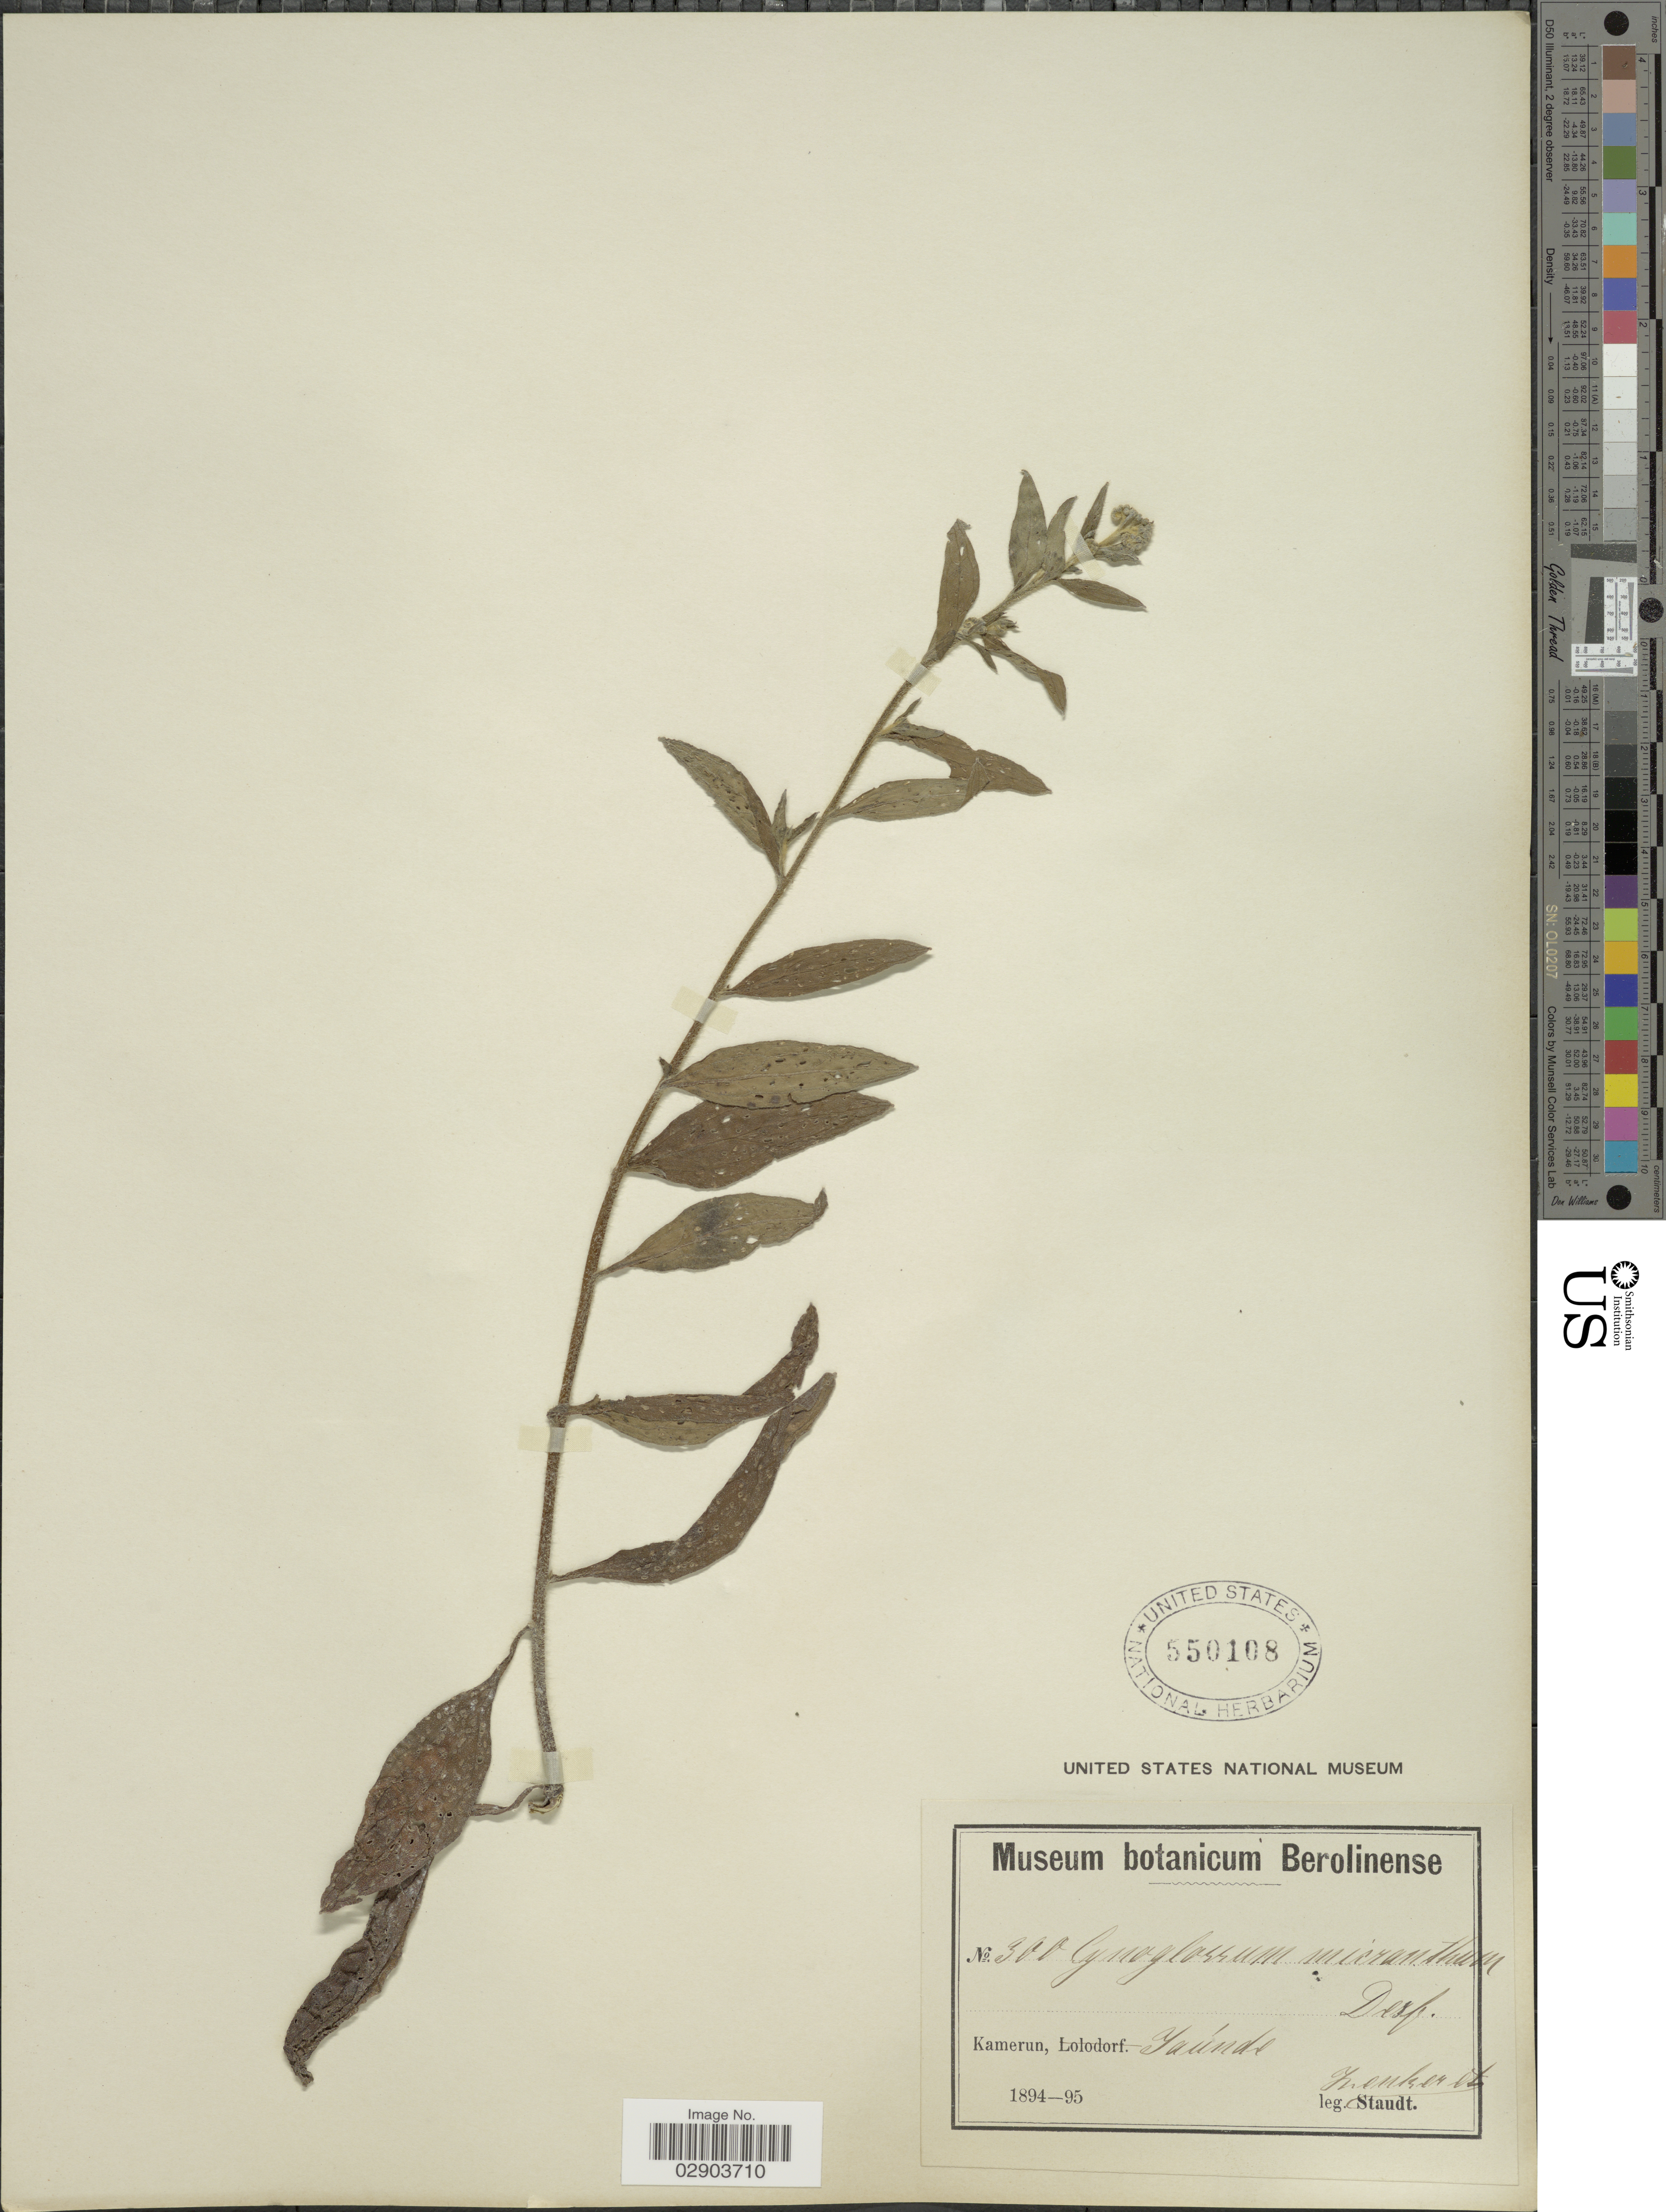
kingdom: Plantae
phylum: Tracheophyta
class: Magnoliopsida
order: Boraginales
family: Boraginaceae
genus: Cynoglossum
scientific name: Cynoglossum micranthum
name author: Poir.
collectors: Zenker, --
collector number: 300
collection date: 1894/1895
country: Cameroon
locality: Kamerun, Yaúnde.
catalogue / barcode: US 550108